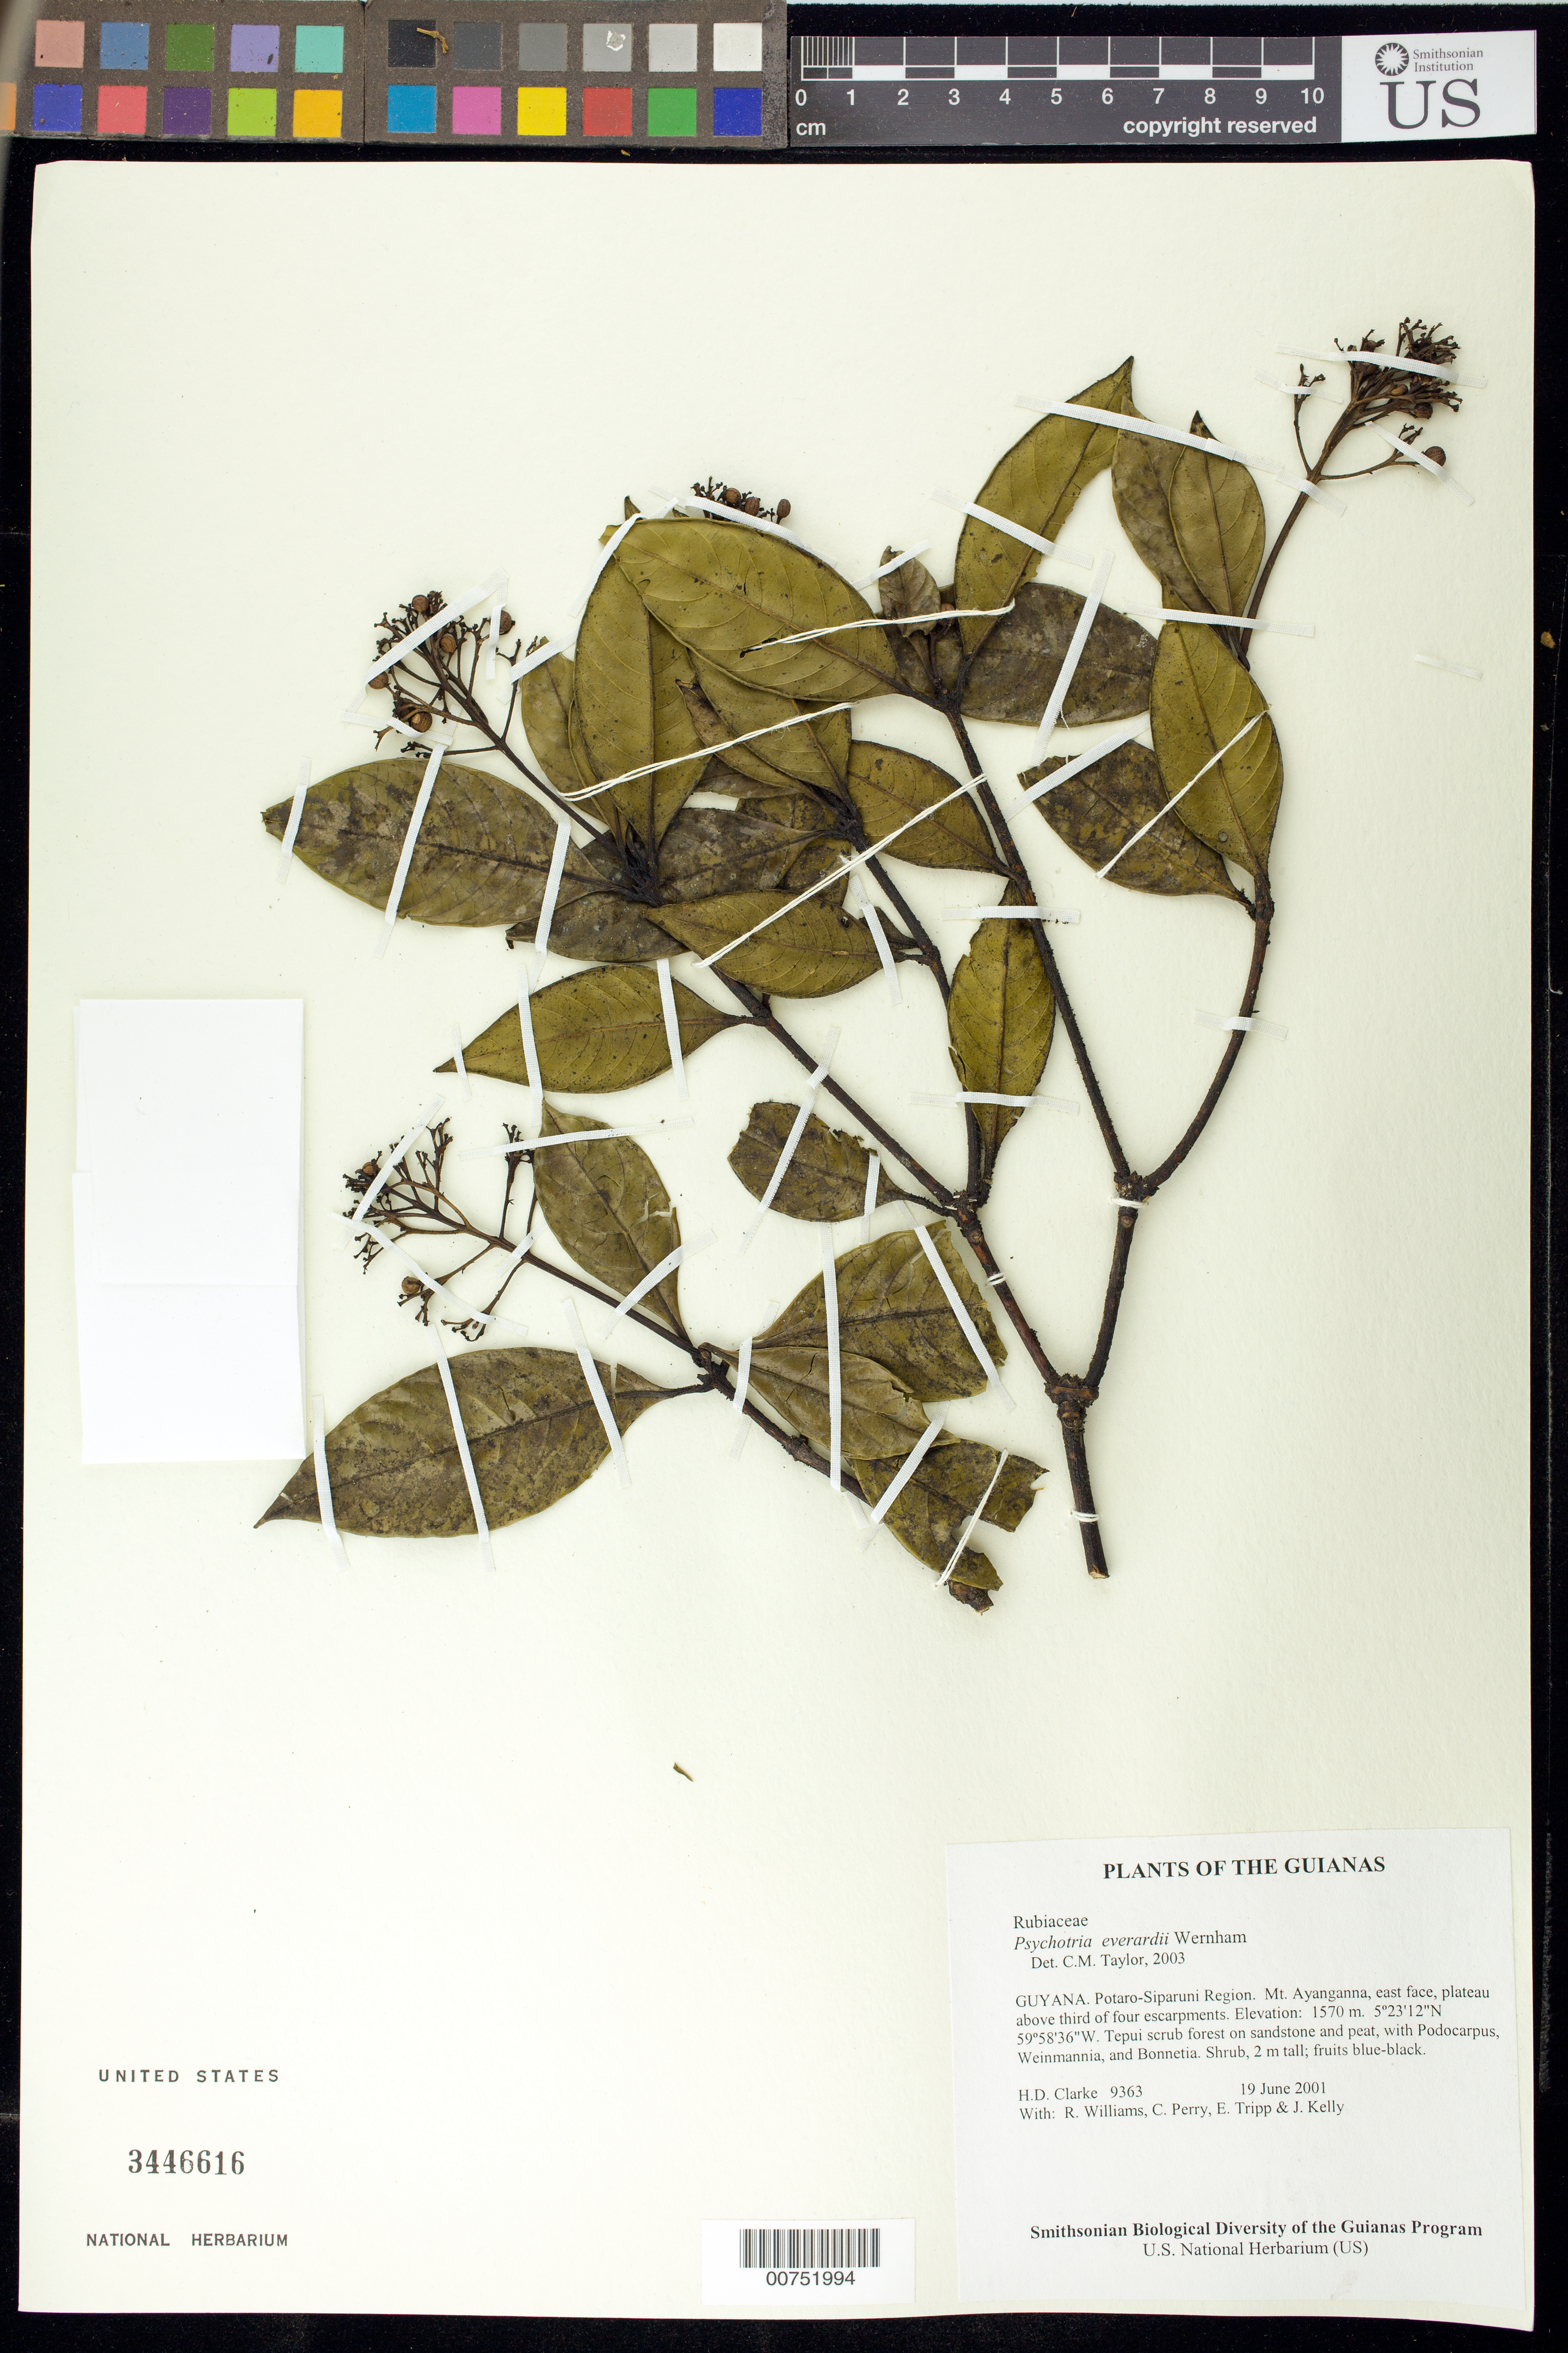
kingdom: Plantae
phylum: Tracheophyta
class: Magnoliopsida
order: Gentianales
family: Rubiaceae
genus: Palicourea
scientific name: Palicourea everardii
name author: (Wernham) Delprete & J.H. Kirkbr.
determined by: Kirkbride, J. H., Jr.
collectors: H. D. Clarke, R. Williams, C. Perry, E. Tripp & J. Kelly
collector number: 9363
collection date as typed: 19 June 2001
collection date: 2001-06-19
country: Guyana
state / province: Potaro-Siparuni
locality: Mt. Ayanganna, east face, plateau above third of four escarpments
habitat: Tepui scrub forest on sandstone and peat, with Podocarpus, Weinmannia, and Bonnetia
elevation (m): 1570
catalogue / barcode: US 3446616